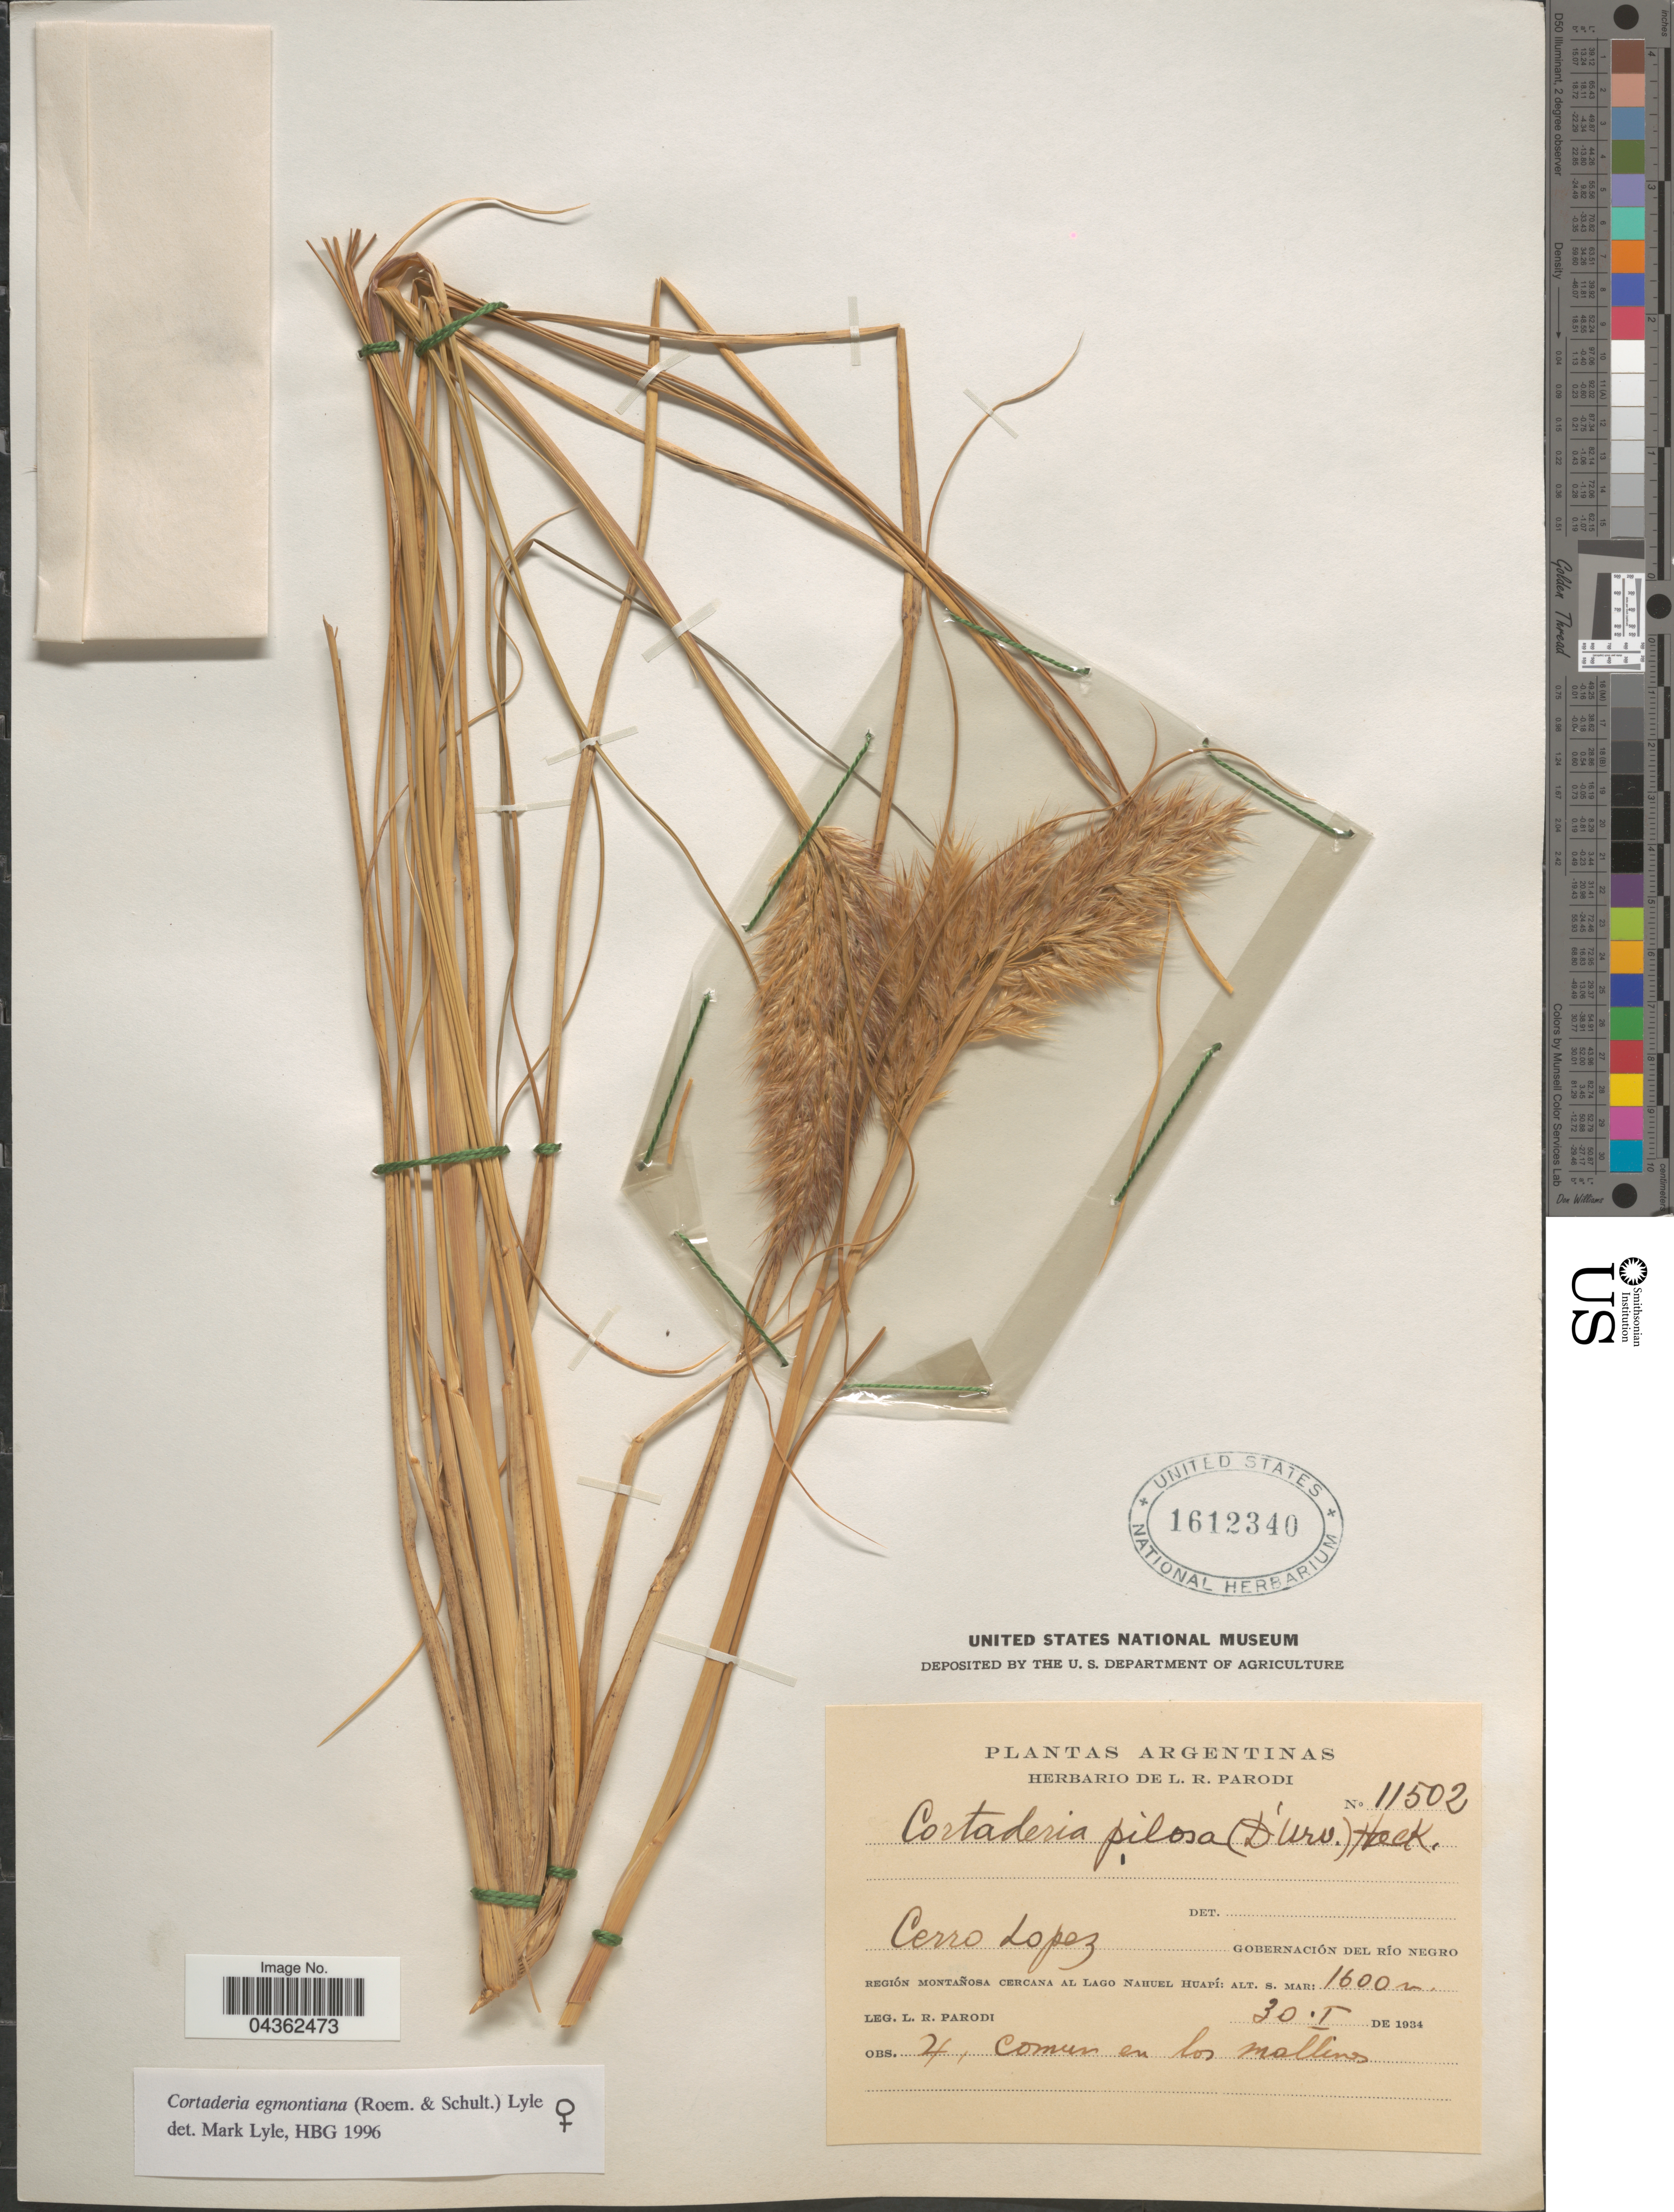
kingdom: Plantae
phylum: Tracheophyta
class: Liliopsida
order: Poales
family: Poaceae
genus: Cortaderia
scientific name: Cortaderia egmontiana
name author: (Roem. & Schult.) Lyle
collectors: L. R. Parodi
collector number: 11502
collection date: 1934-01-30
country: Argentina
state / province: Rio Negro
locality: Cerro Lopez. Gobernación del Río Negro. Región Montañosa Cercana al Lago Nahuel Huapí.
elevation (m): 1600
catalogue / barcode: US 1612340